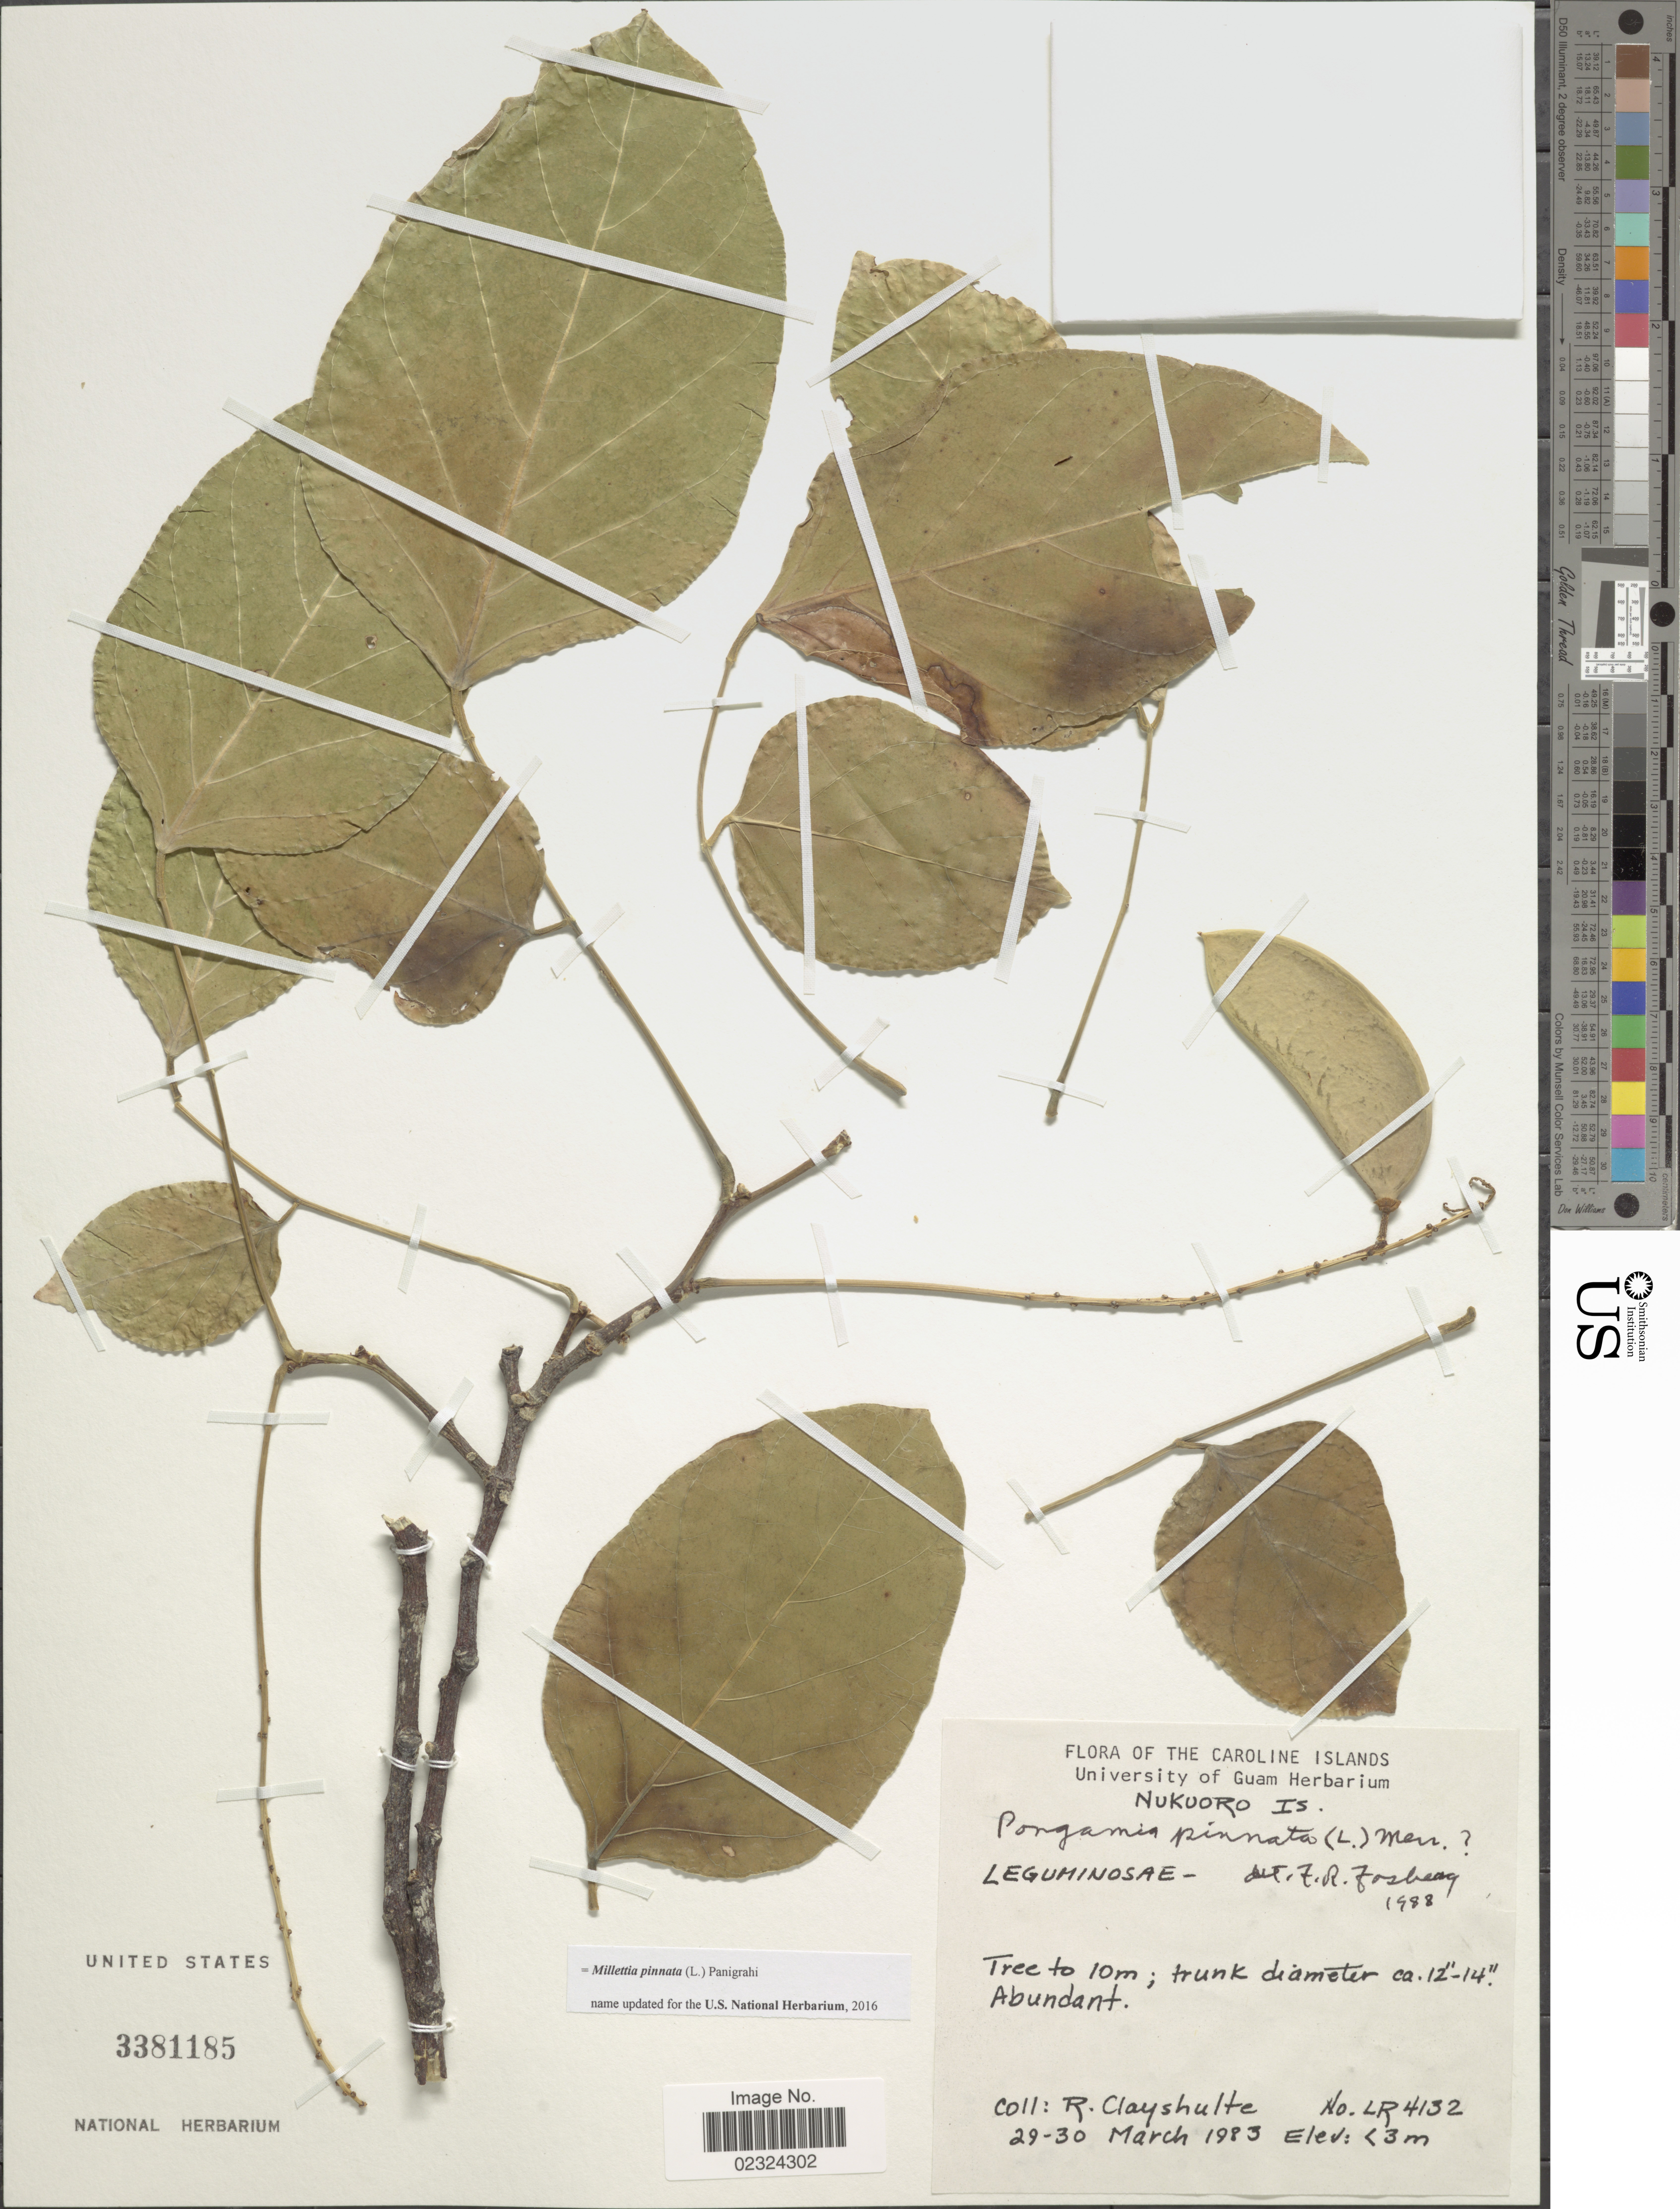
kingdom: Plantae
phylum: Tracheophyta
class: Magnoliopsida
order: Fabales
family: Fabaceae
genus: Millettia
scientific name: Millettia pinnata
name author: (L.) Panigrahi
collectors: R. Clayshulte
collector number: LR4132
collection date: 1983-03-29/1983-03-30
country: Micronesia, Federated States of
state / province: Pohnpei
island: Nukuoro Atoll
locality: Caroline Island. Nukuoro Is.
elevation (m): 3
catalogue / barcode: US 3381185